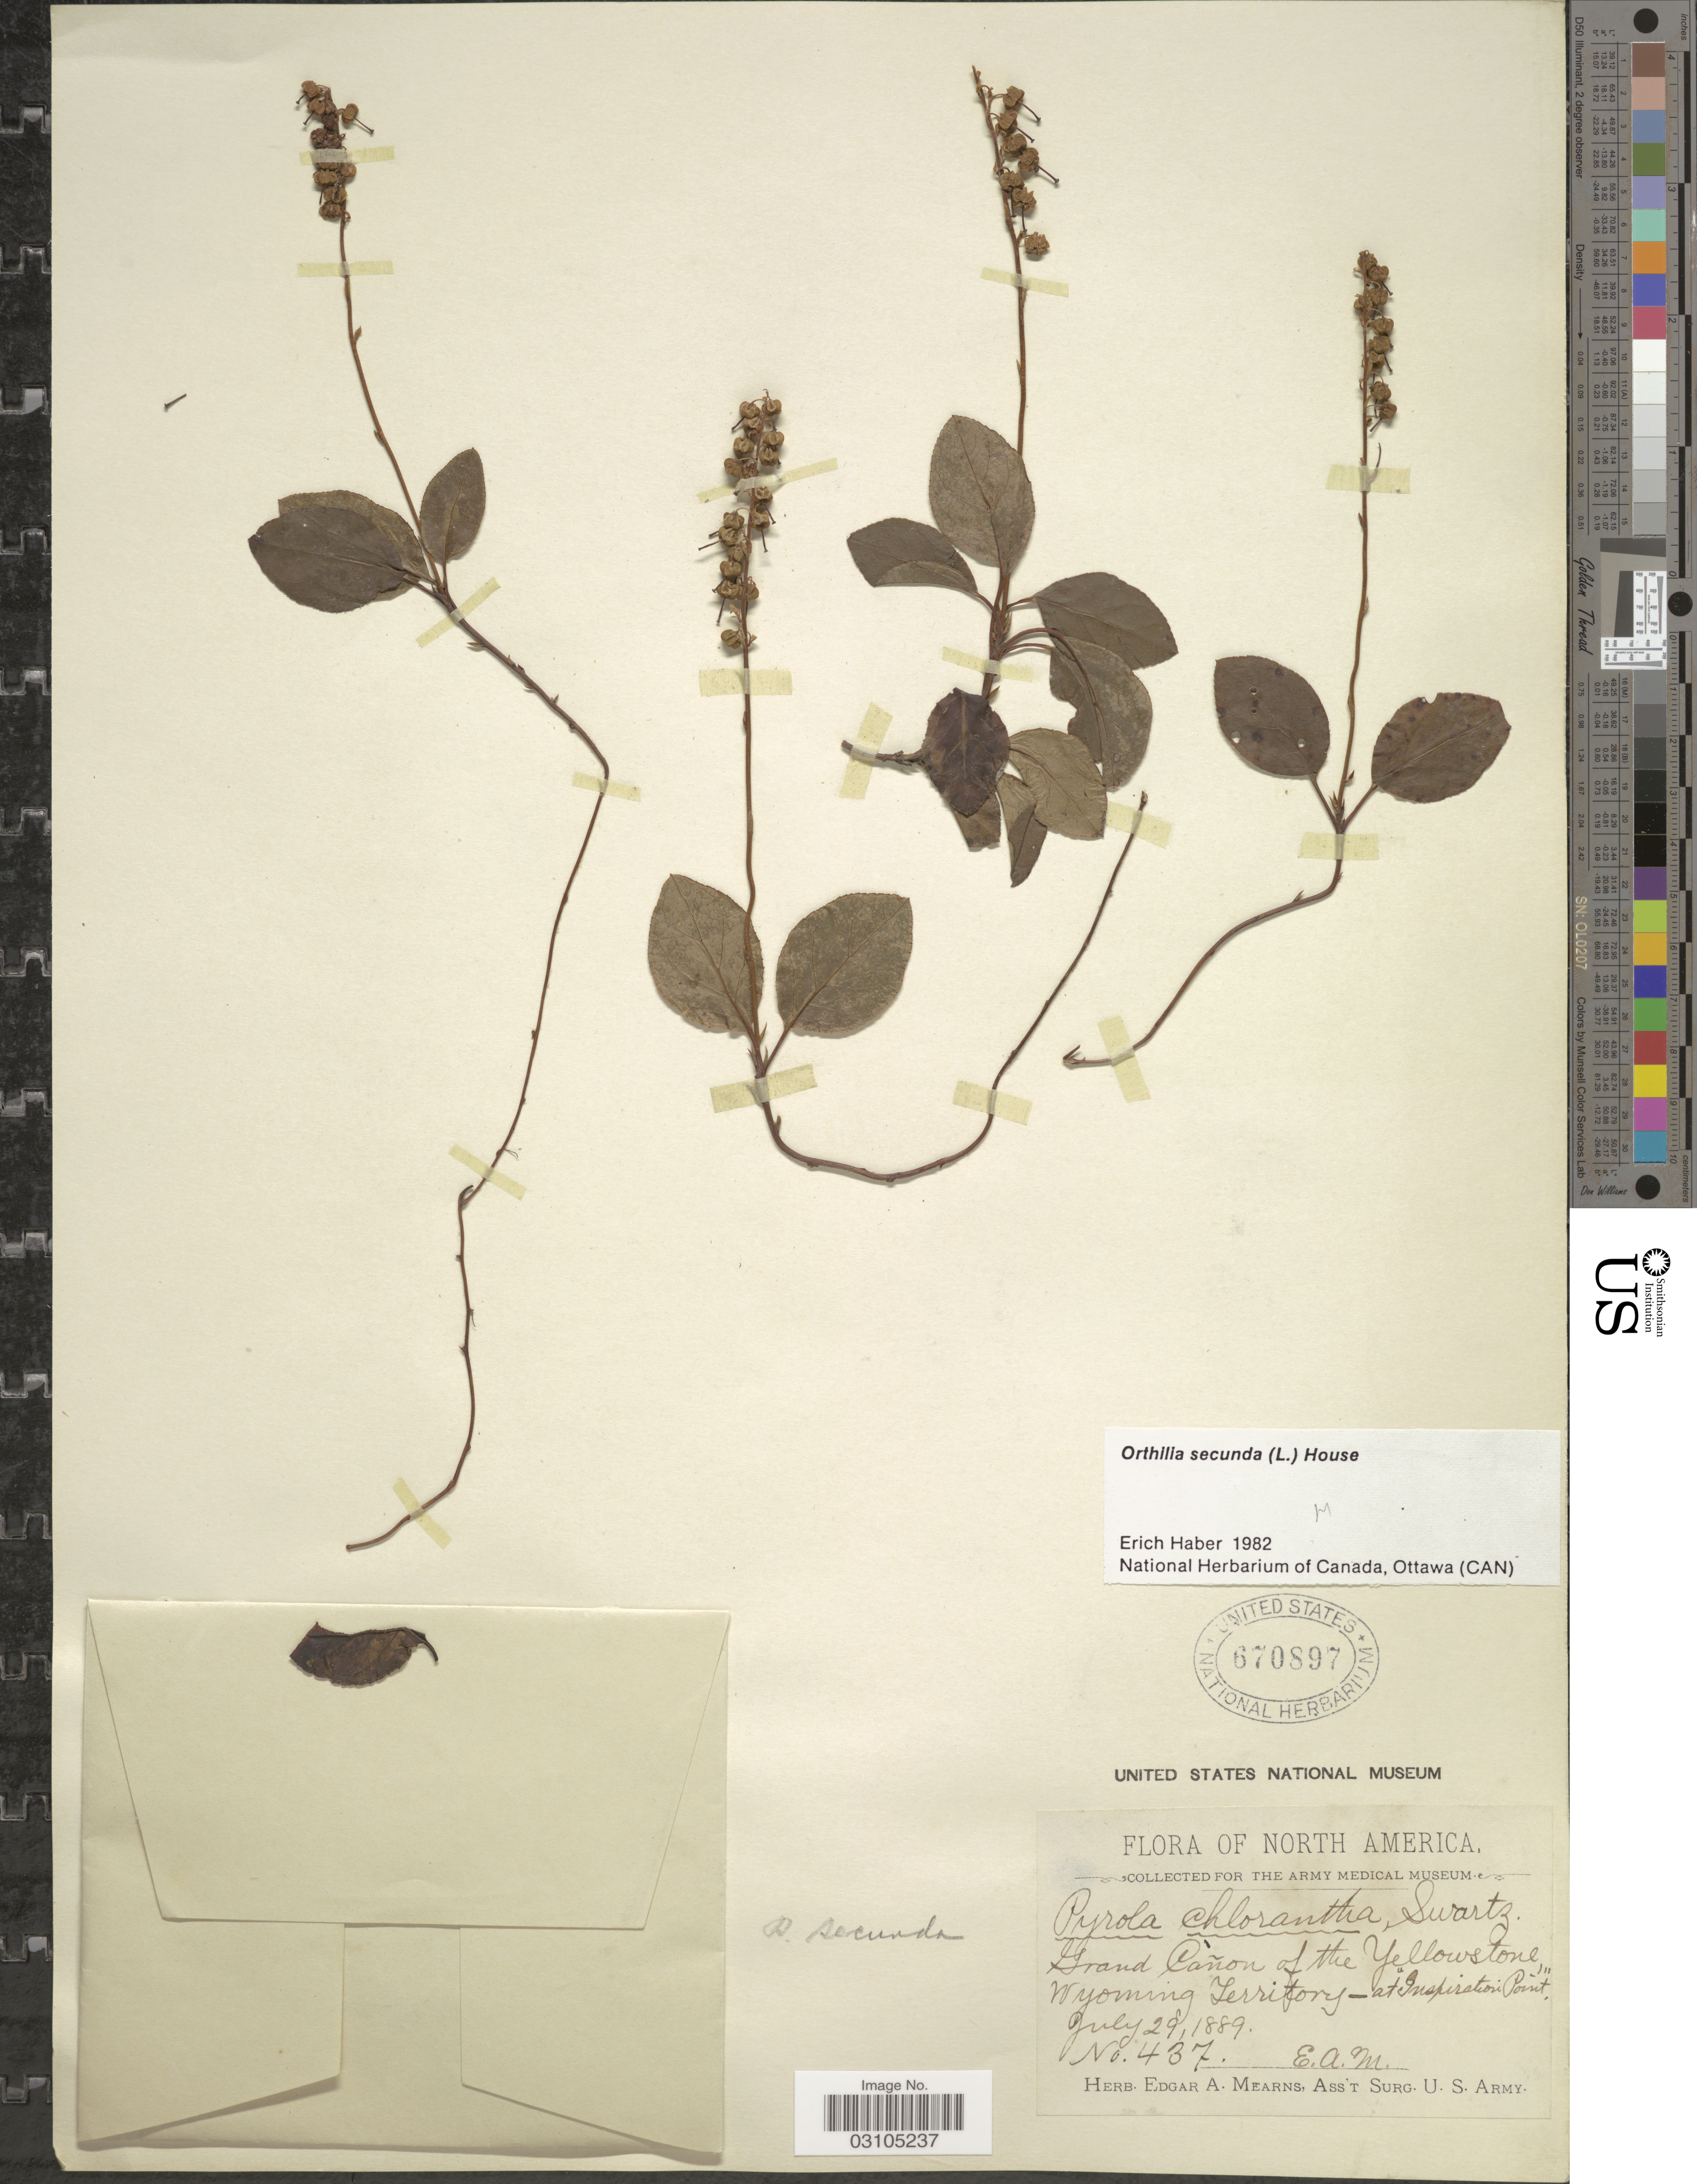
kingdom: Plantae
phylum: Tracheophyta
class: Magnoliopsida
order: Ericales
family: Ericaceae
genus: Orthilia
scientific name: Orthilia secunda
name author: (L.) House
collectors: E. A. Mearns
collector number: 437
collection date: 1889-07-29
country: United States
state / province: Wyoming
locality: Grand Cañon of the Yellowstone Wyoming Territory - at "Inspiration Point".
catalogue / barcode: US 670897